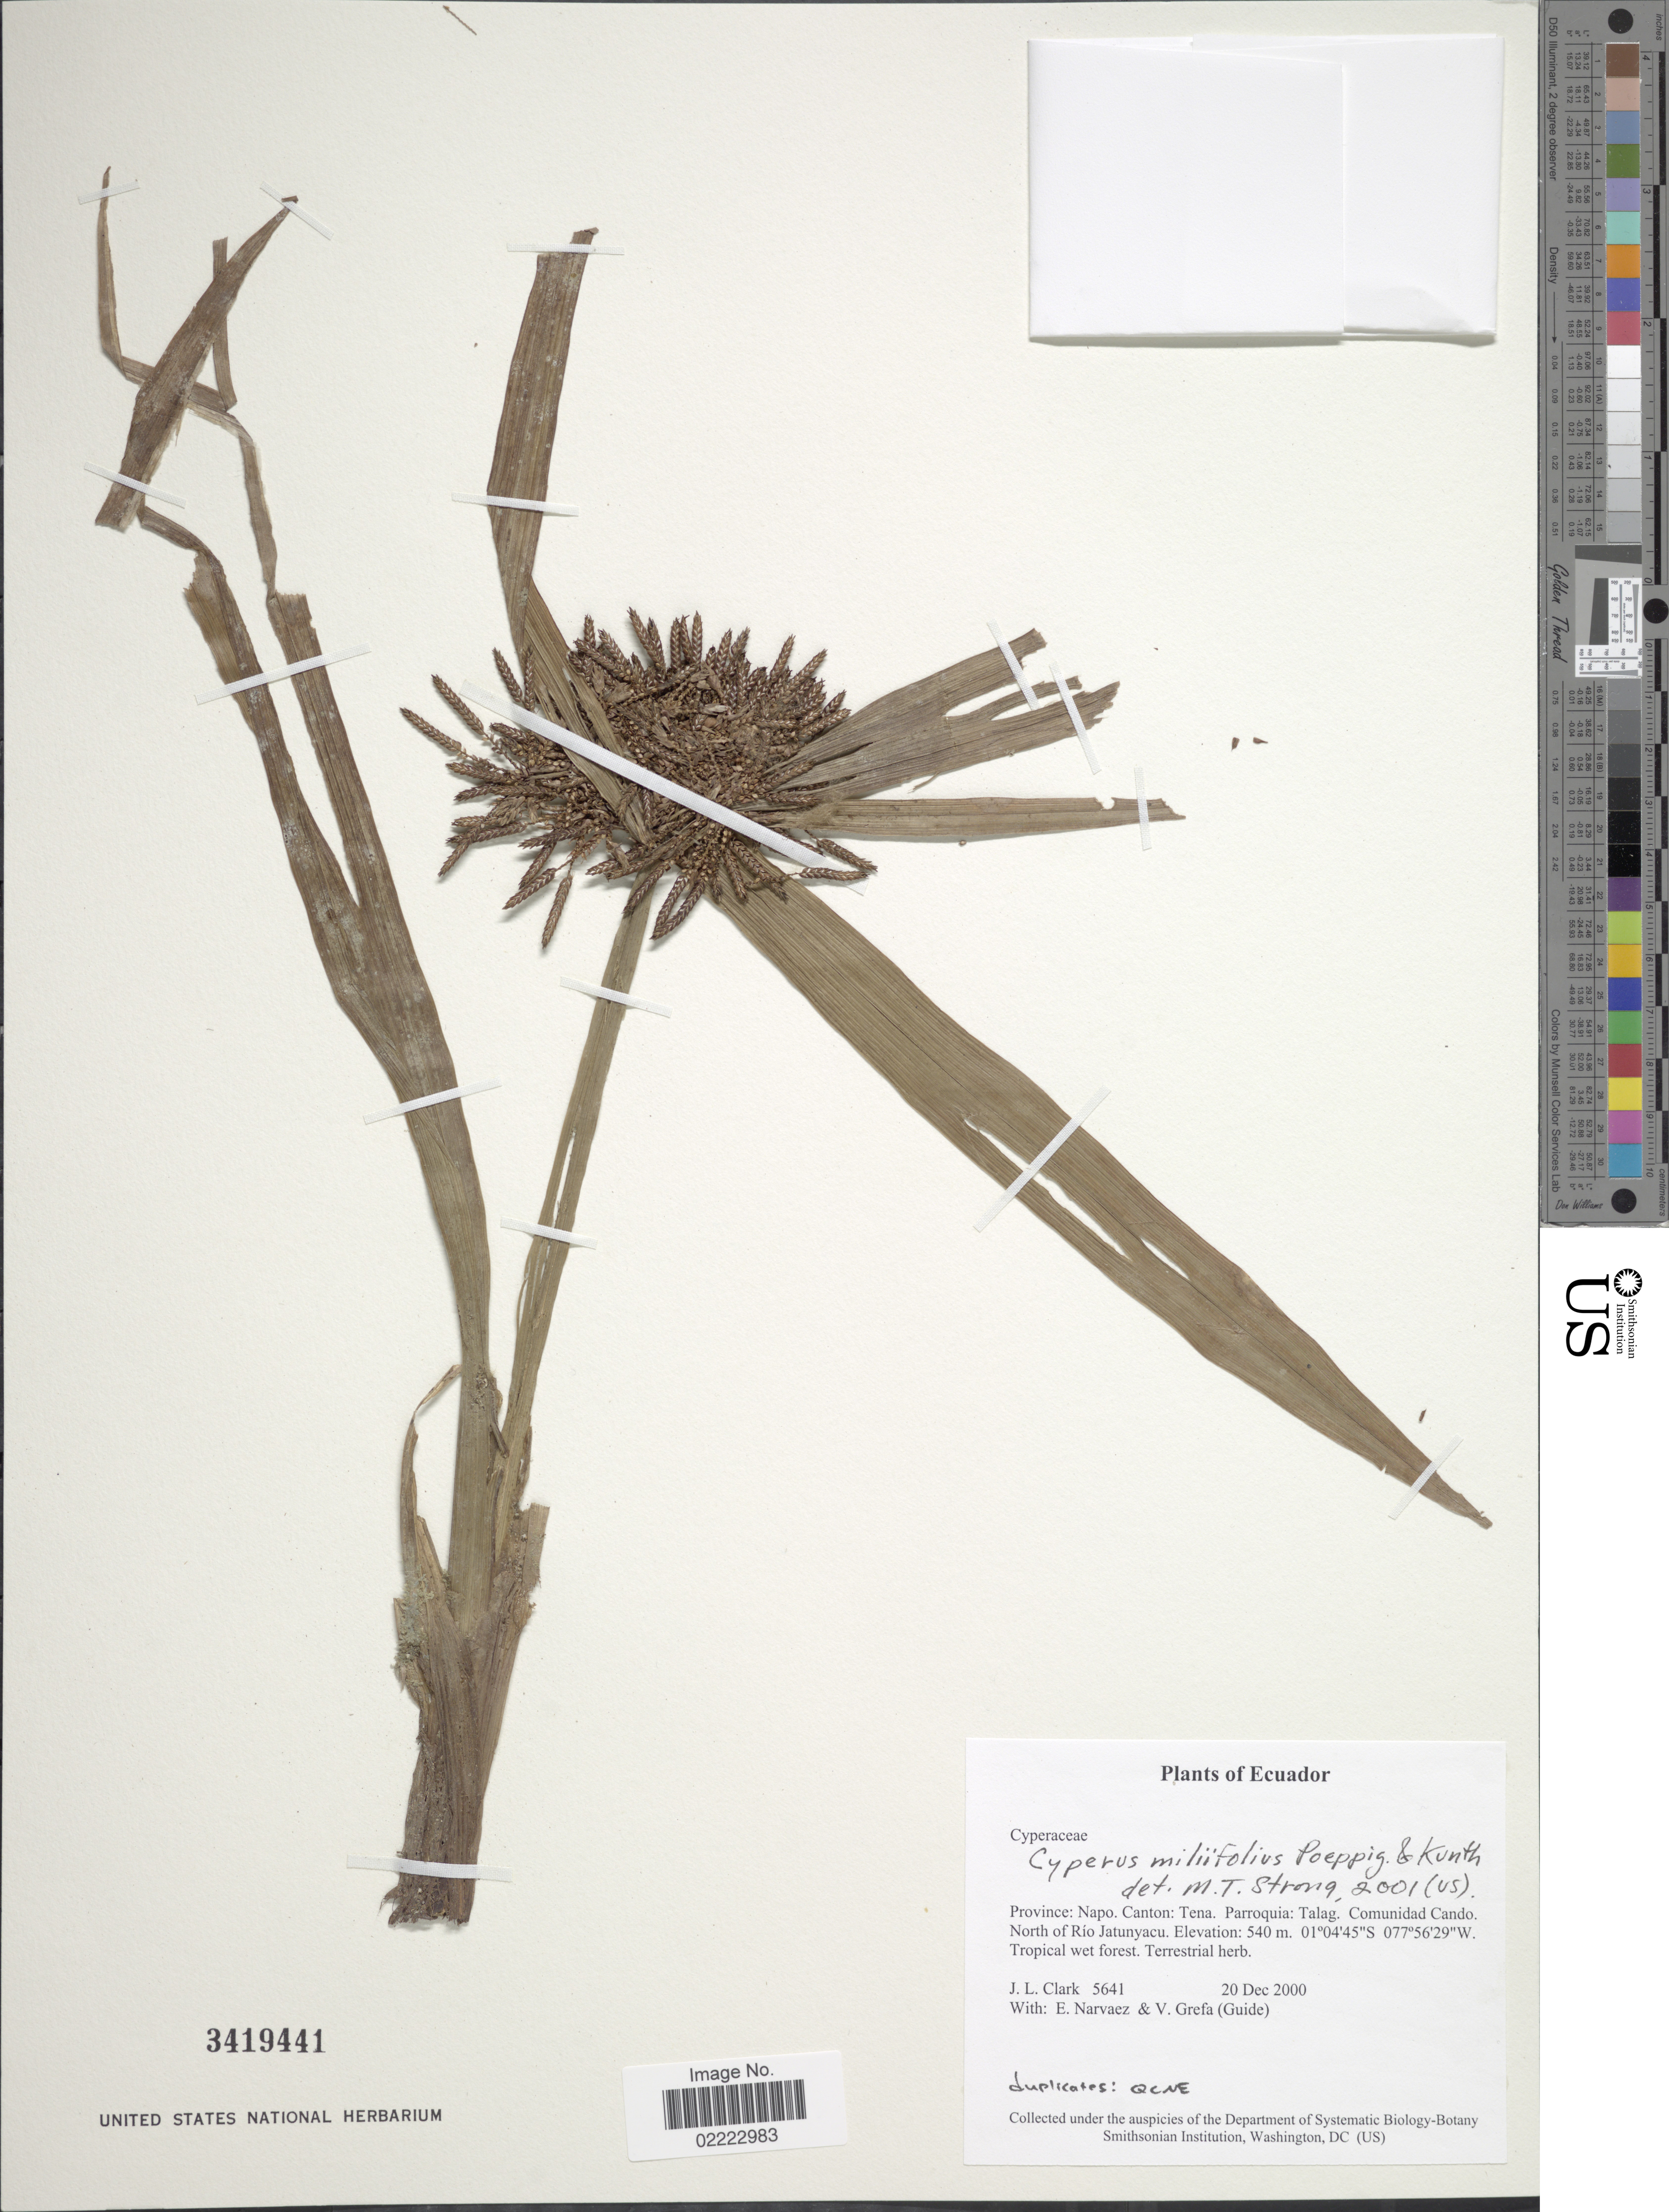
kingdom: Plantae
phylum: Tracheophyta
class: Liliopsida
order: Poales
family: Cyperaceae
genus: Cyperus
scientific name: Cyperus miliifolius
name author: Poepp. & Kunth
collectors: J. L. Clark, E. Narváez & V. Grefa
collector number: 5641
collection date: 2000-12-20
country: Ecuador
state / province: Napo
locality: Province: Napo. Canton: Tena. Parroquia: Talag. Communidad Cando. North of Rui Jatunyacu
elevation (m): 540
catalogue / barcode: US 3419441